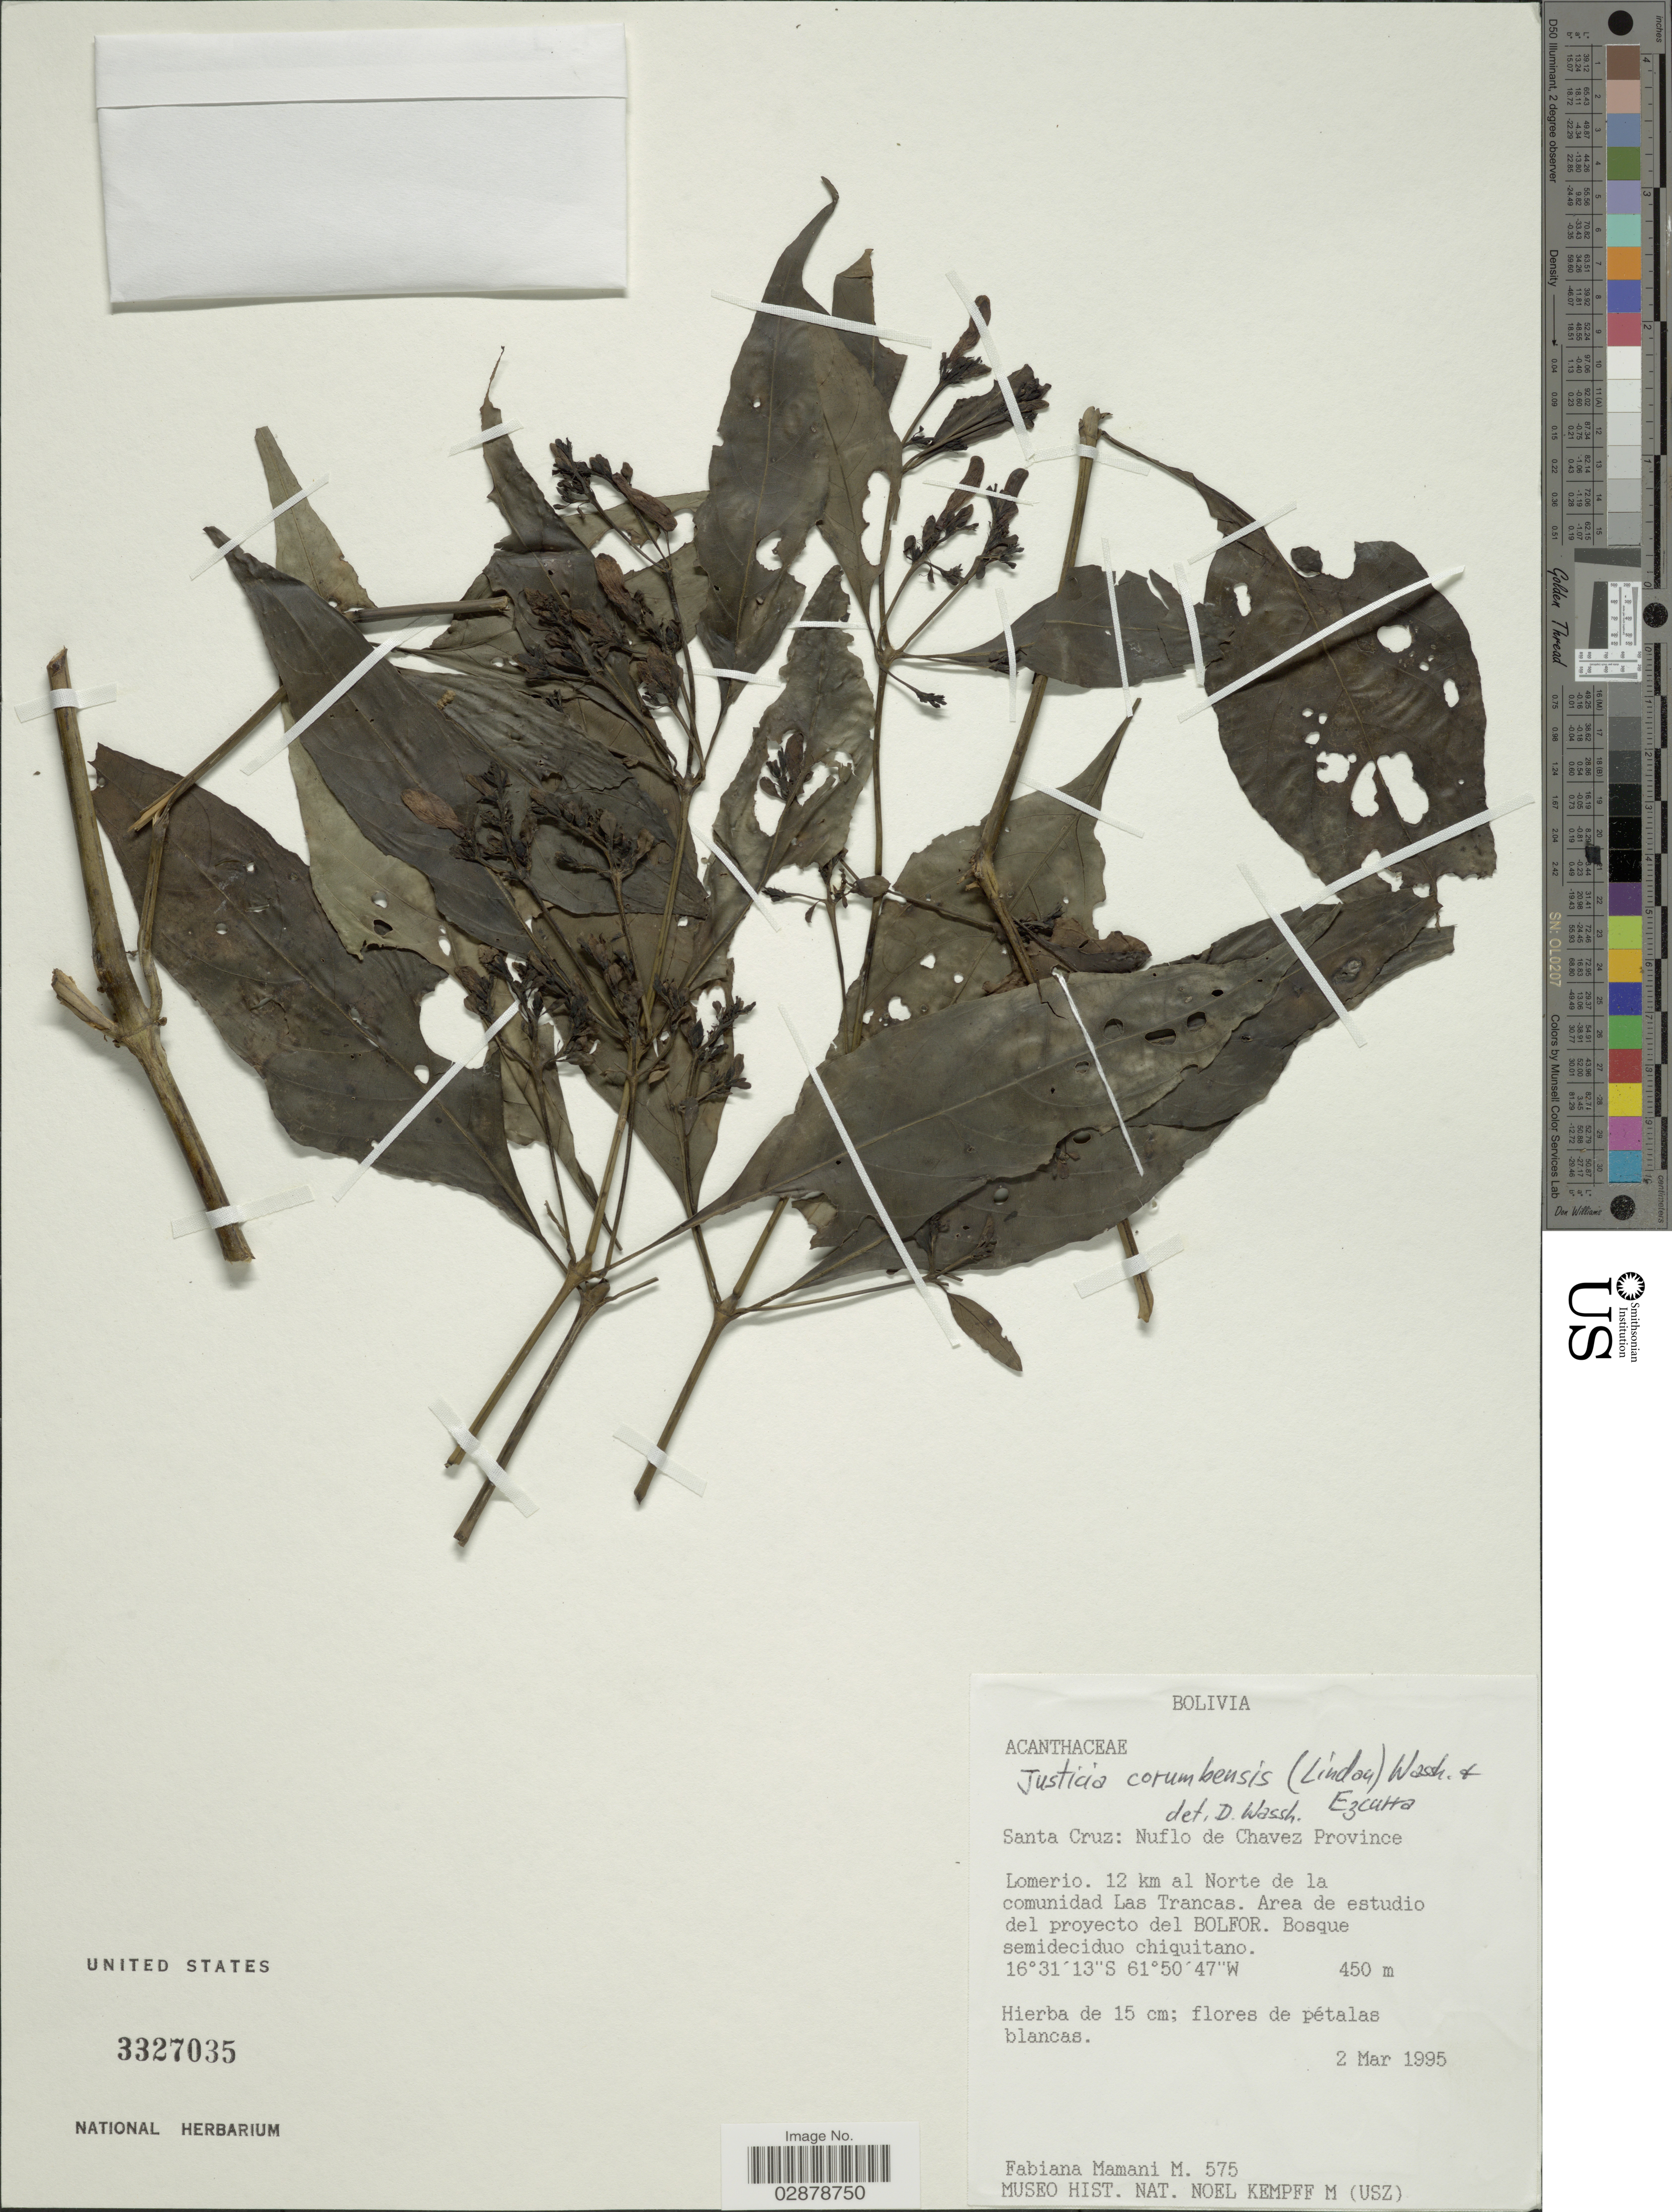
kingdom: Plantae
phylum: Tracheophyta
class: Magnoliopsida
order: Lamiales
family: Acanthaceae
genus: Justicia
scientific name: Justicia corumbensis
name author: (Lindau) Wassh. & C. Ezcurra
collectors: F. Mamani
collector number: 575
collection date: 1995-03-02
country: Bolivia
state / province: Santa Cruz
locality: Santa Cruz: Nuflo de Chavez Province, Lomerio, 12 km al Norte de la comunidad Las Trancas, Area de estudio del proyecto del BOLFOR.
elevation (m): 450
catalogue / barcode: US 3327035